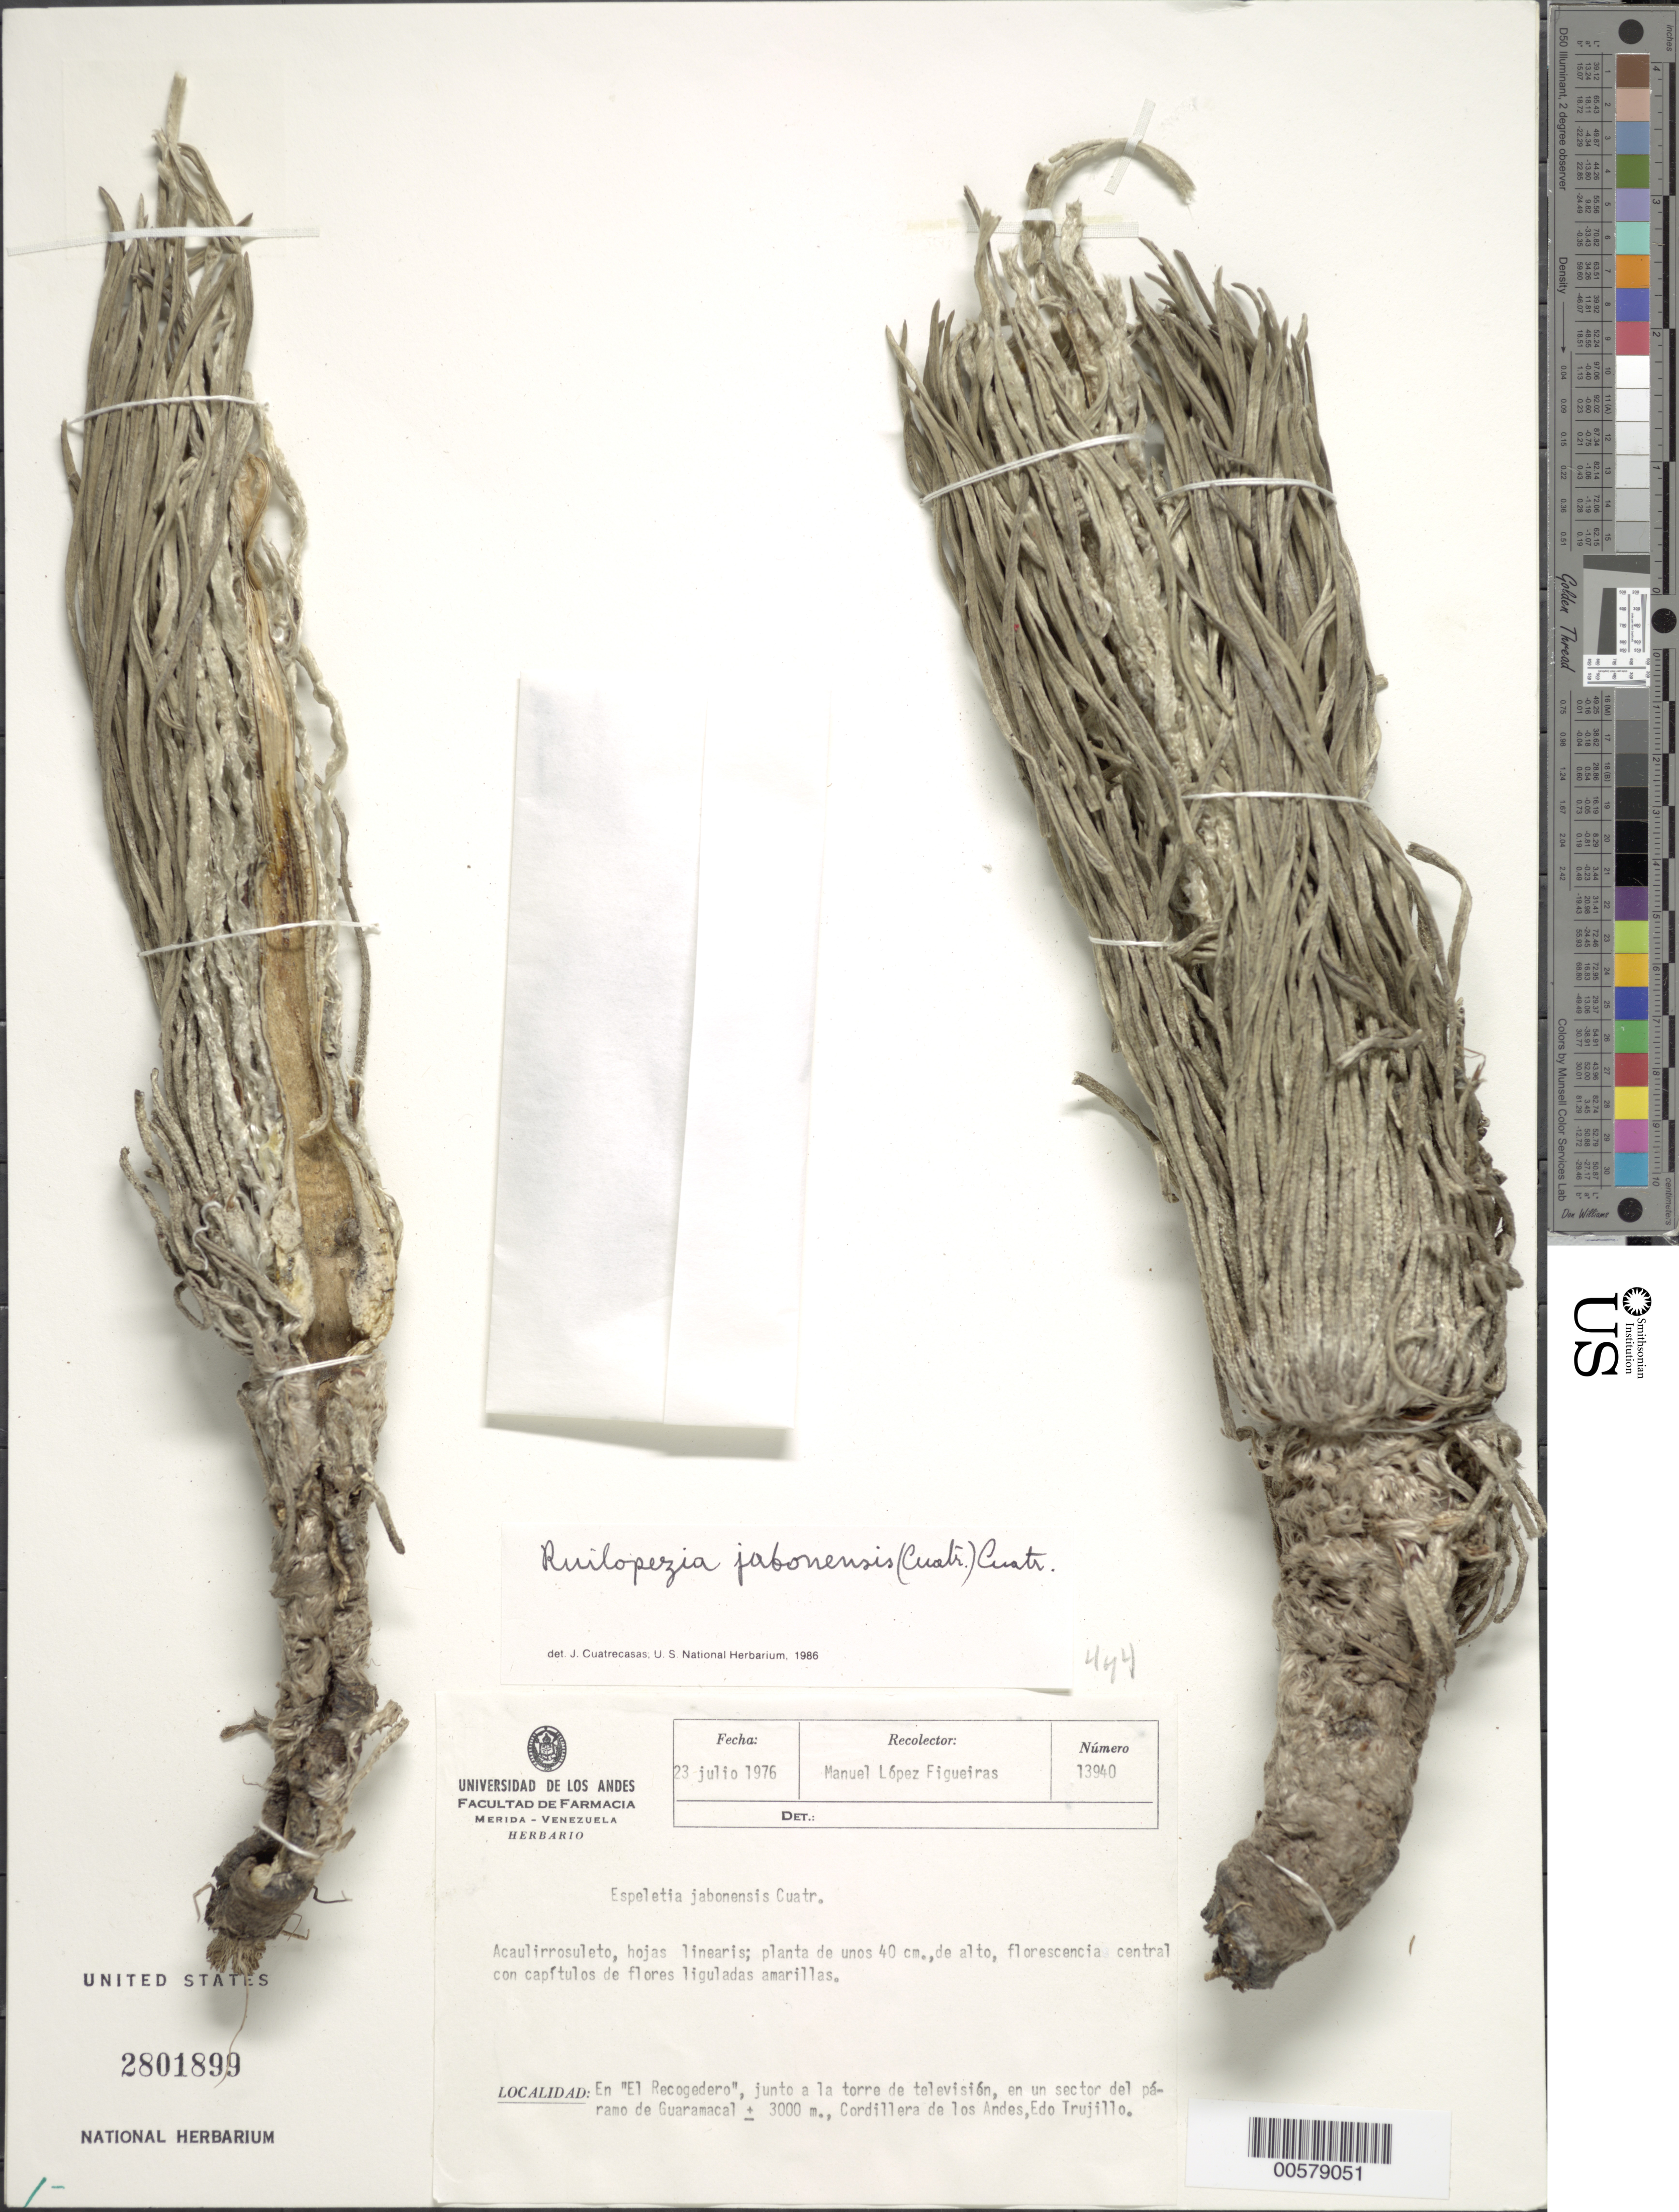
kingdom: Plantae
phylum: Tracheophyta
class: Magnoliopsida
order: Asterales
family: Asteraceae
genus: Ruilopezia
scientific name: Ruilopezia jabonensis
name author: (Cuatrec.) Cuatrec.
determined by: Cuatrecasas, J.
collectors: M. López Figueiras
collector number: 13940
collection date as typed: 23 Jul 1976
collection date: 1976-07-23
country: Venezuela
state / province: Trujillo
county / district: Boconó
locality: Cordillera de los Andes, paramo de Guaramacal: El Recogedero, junto a la torre de television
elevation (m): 3000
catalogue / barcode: US 2801899